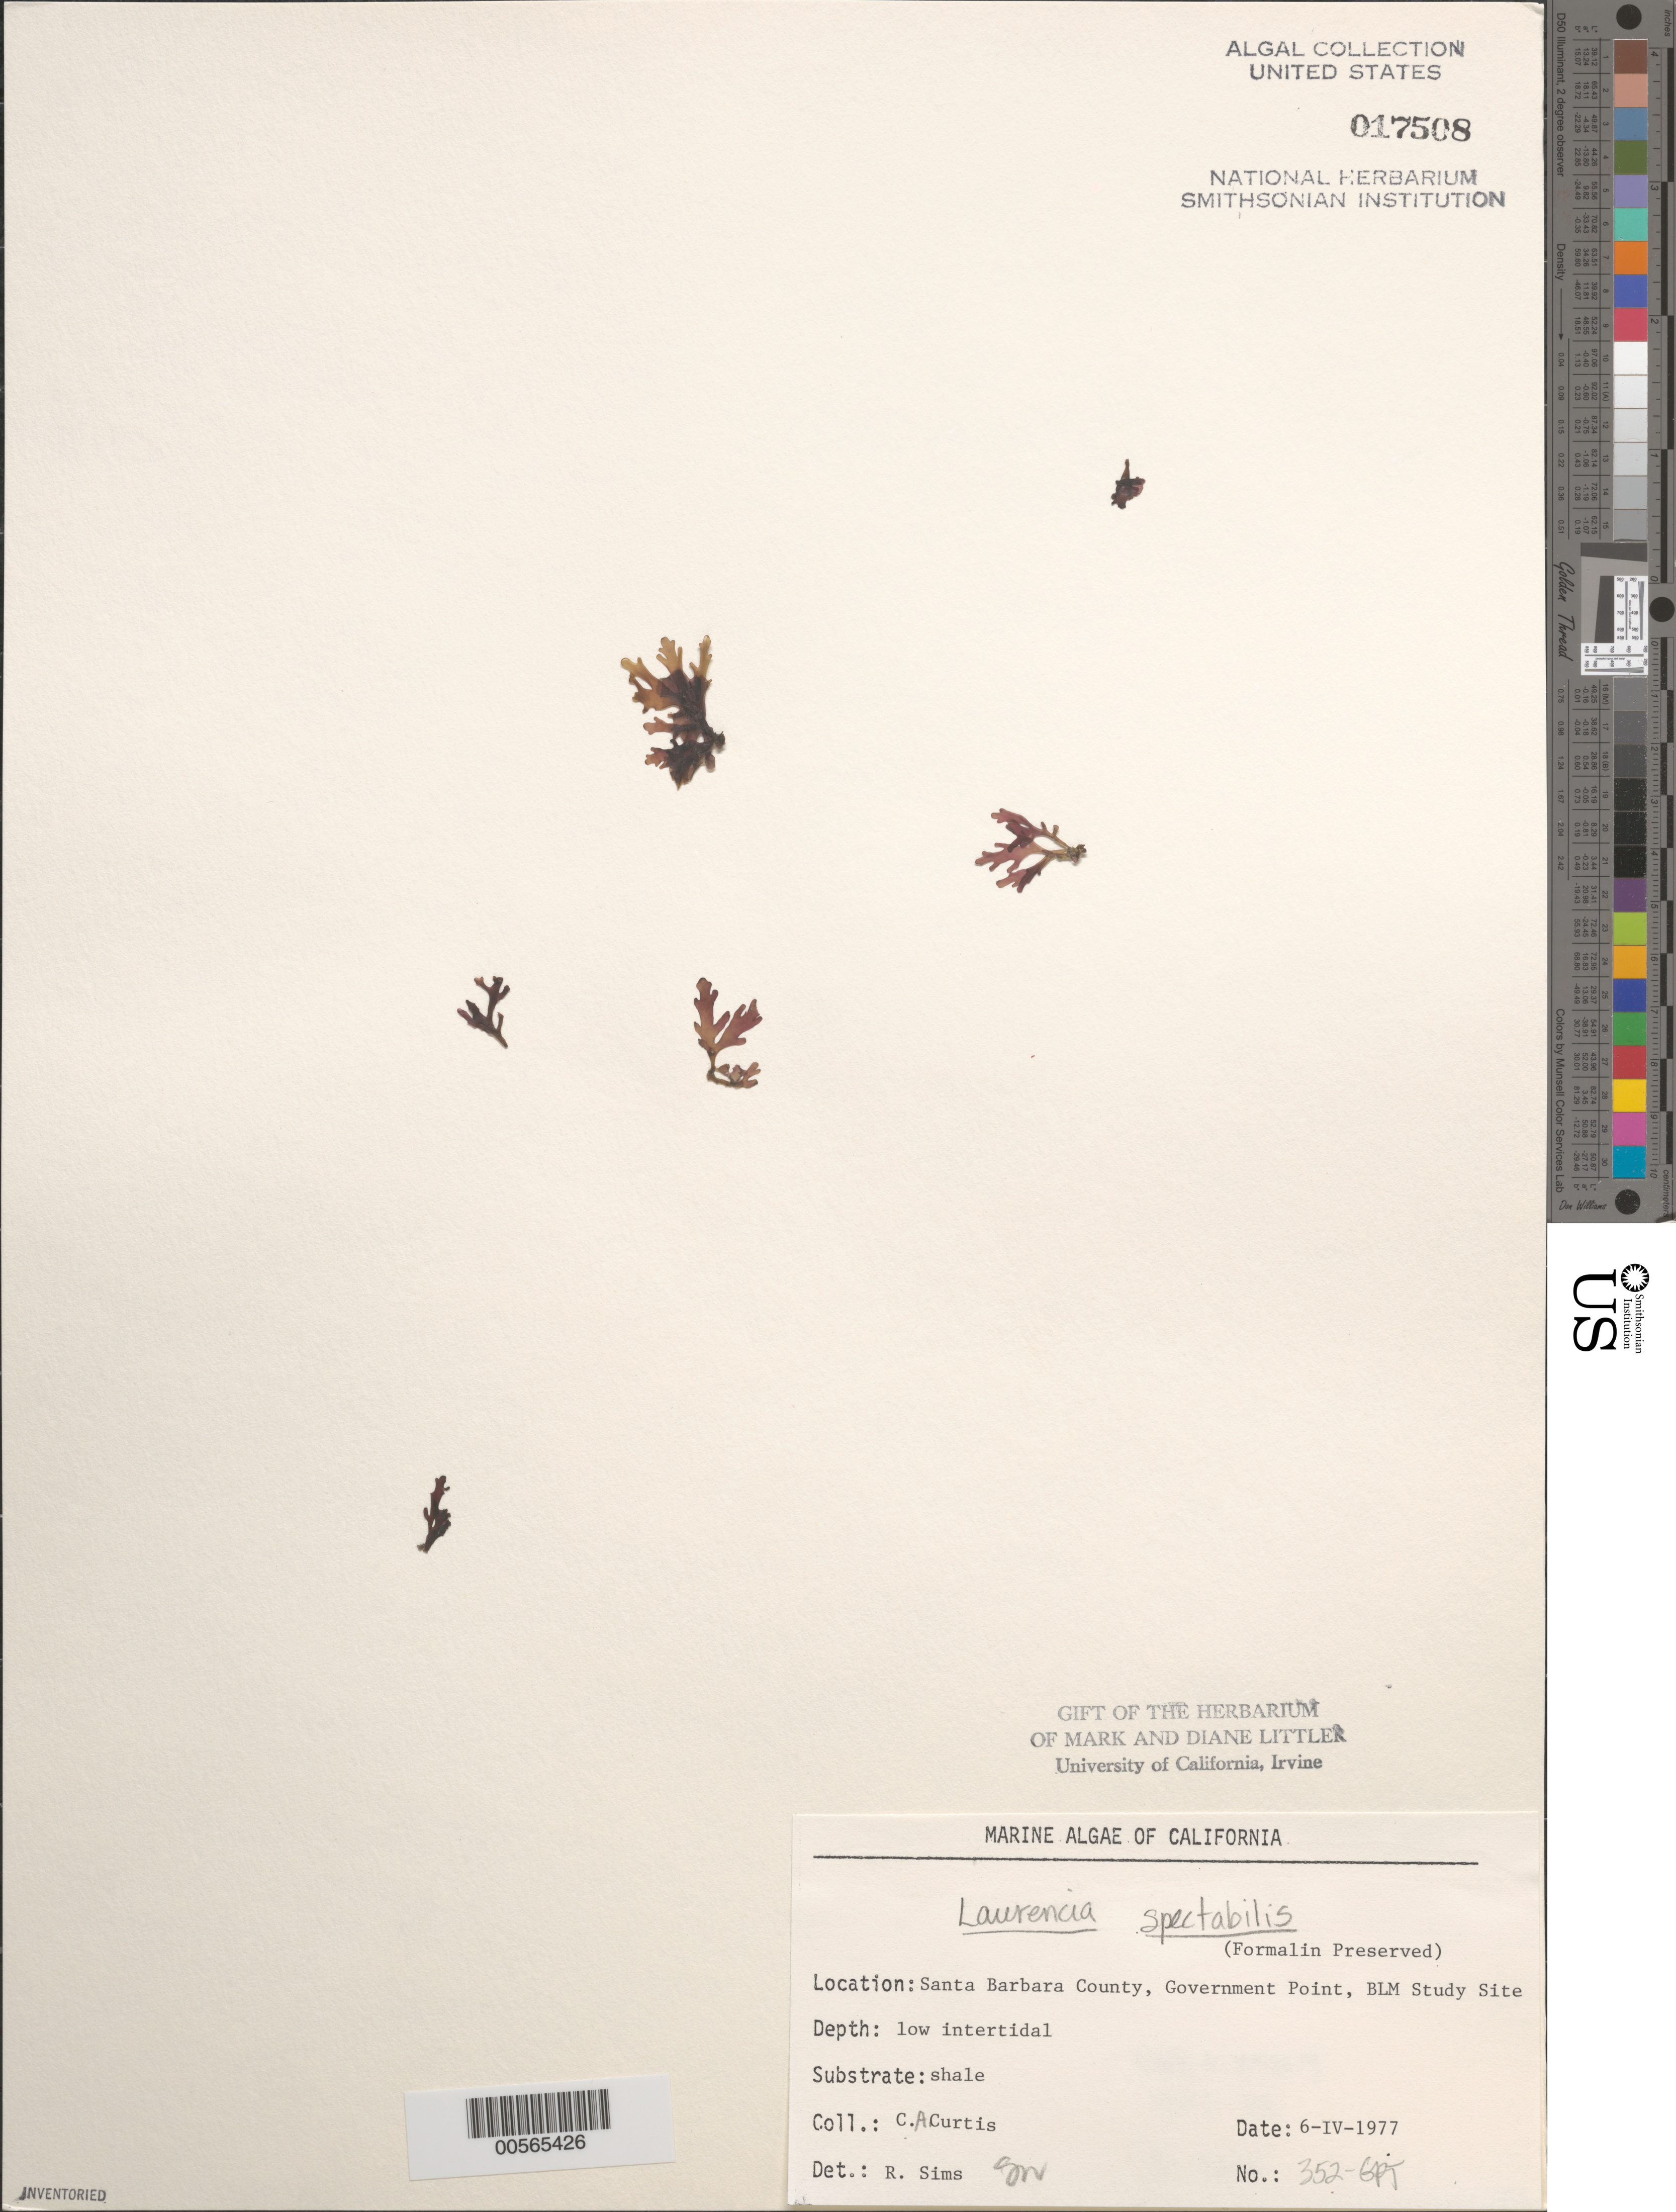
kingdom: Plantae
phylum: Rhodophyta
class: Florideophyceae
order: Ceramiales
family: Rhodomelaceae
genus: Osmundea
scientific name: Osmundea spectabilis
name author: (Postels & Rupr.) K.W. Nam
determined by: Algae name updating Project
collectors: C. Curtis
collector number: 352-gpt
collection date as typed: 06 Apr 1977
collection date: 1977-04-06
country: United States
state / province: California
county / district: Santa Barbara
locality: Government Point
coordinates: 34 26'31"N, 120 24'06"W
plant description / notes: BLM-SOCALBIGHT Rocky Intertidal Survey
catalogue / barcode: US 17508